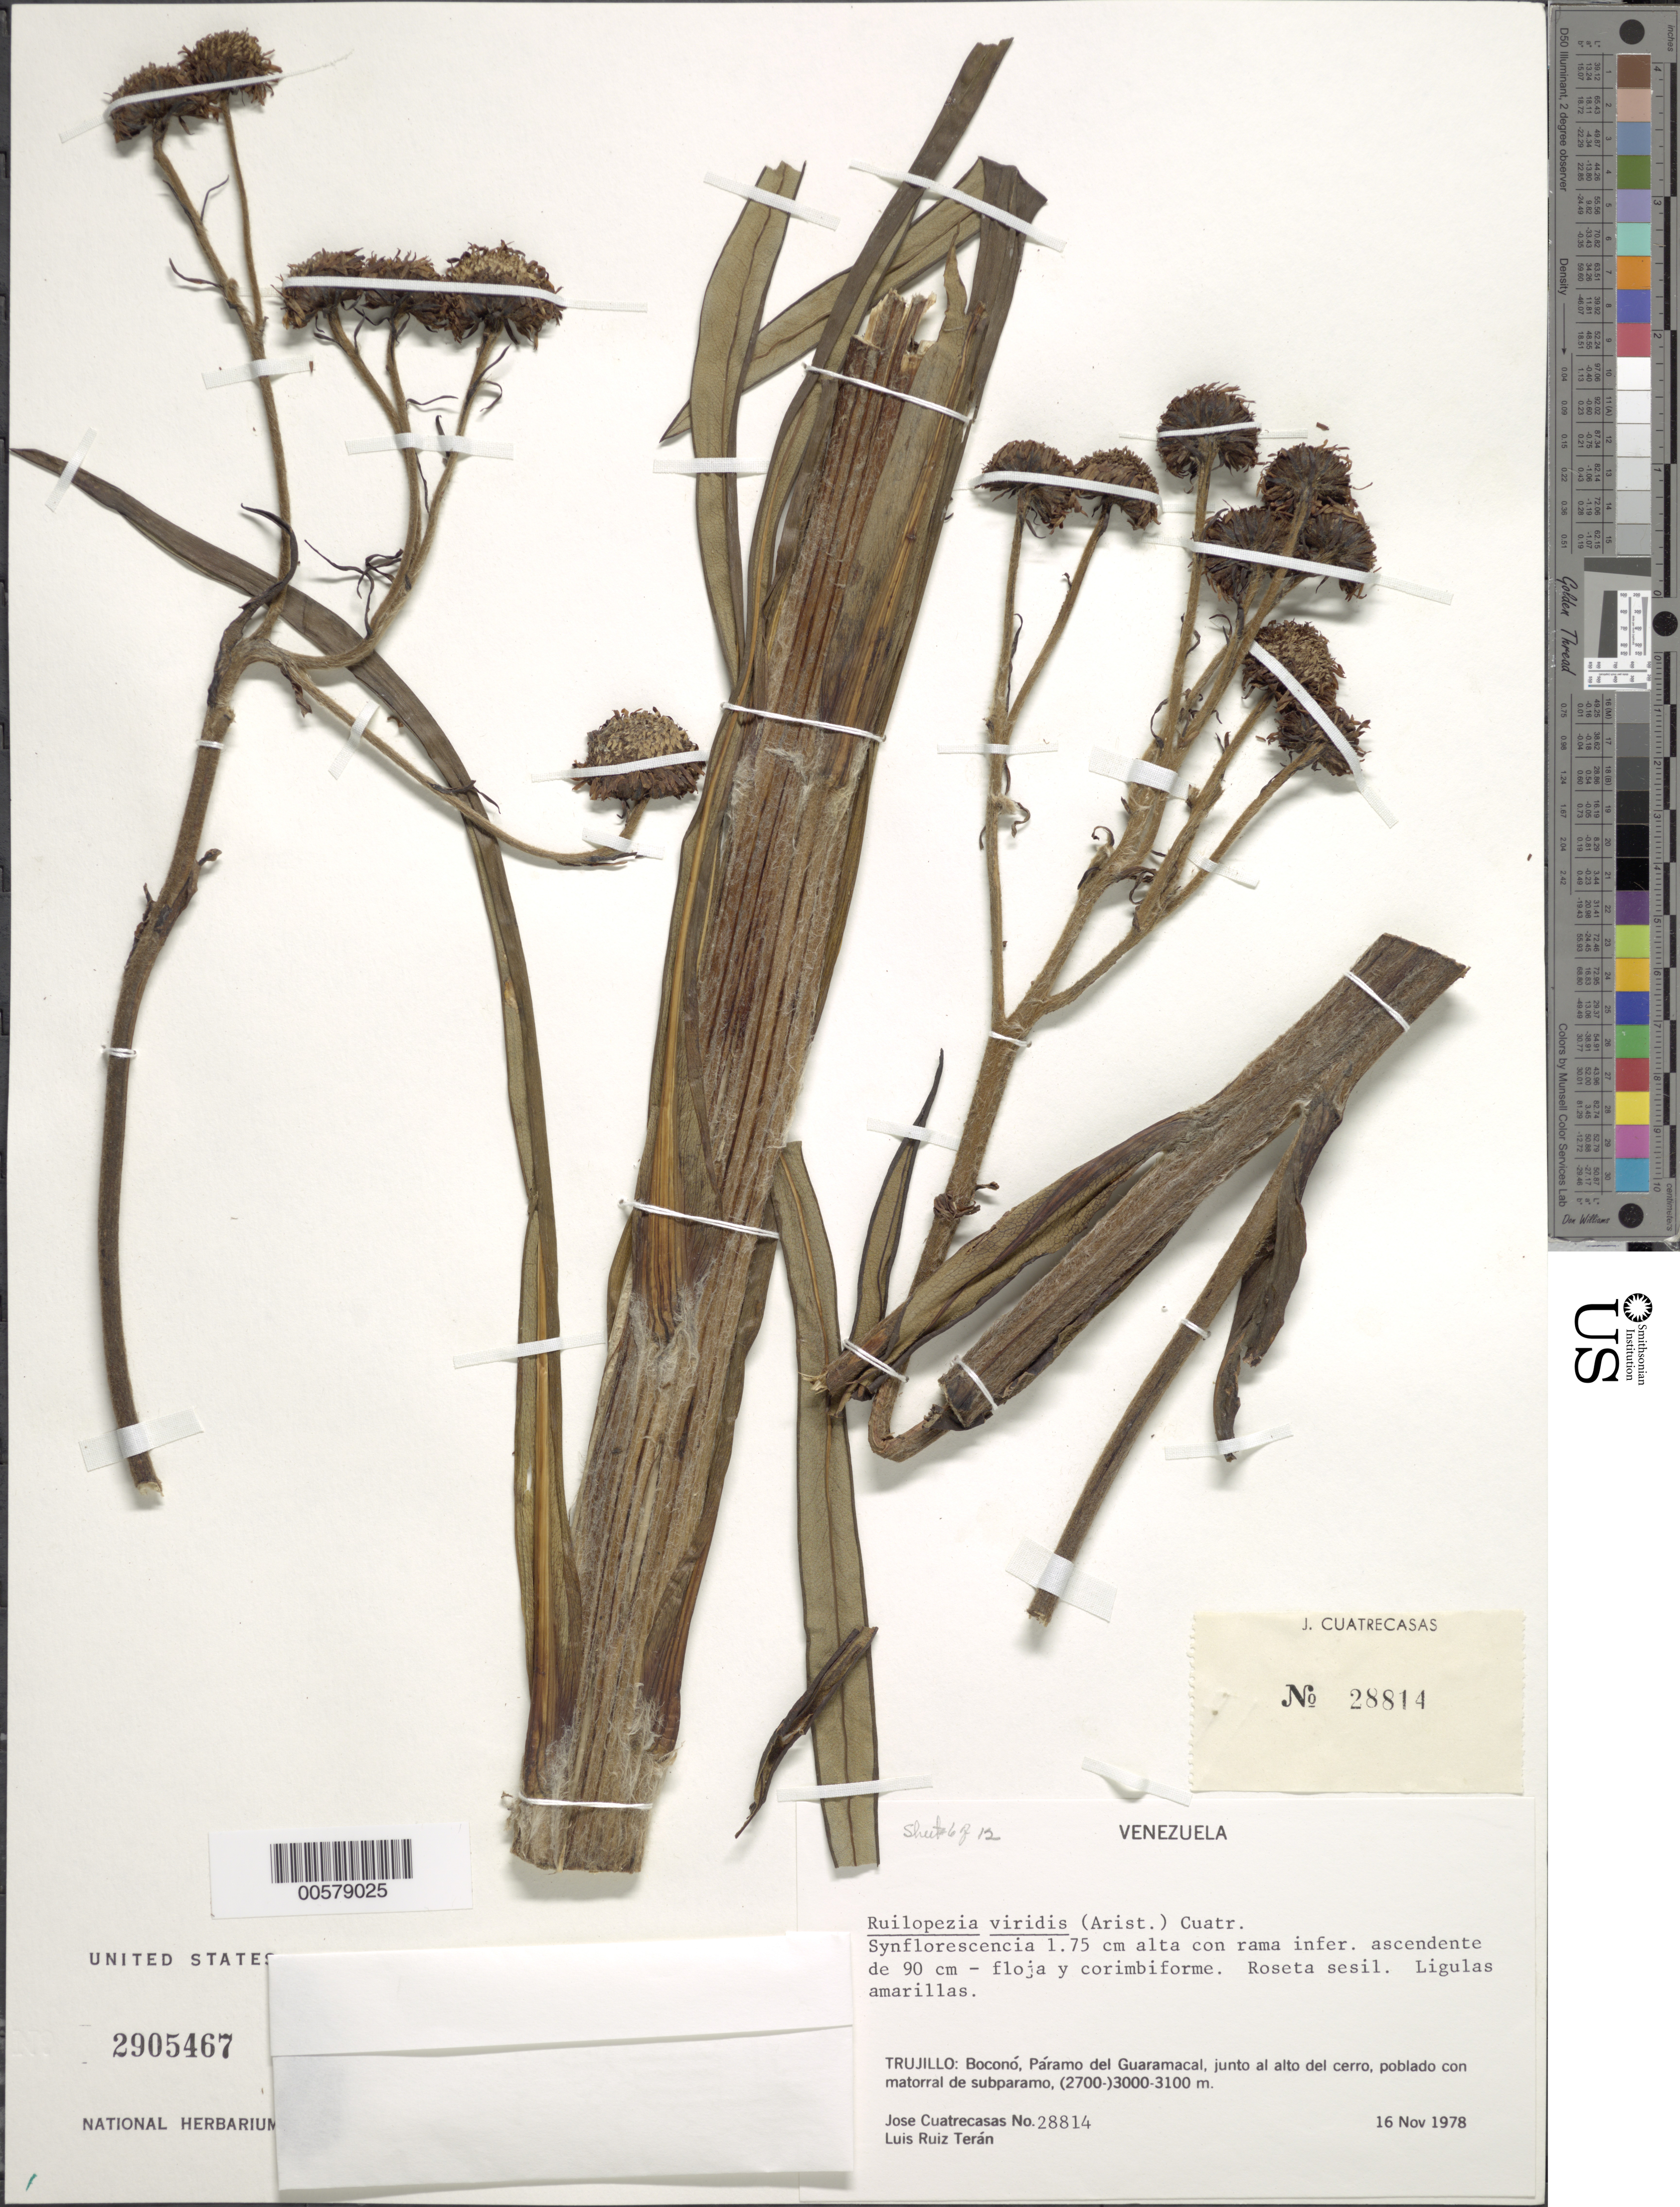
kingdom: Plantae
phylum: Tracheophyta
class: Magnoliopsida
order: Asterales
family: Asteraceae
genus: Ruilopezia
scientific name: Ruilopezia viridis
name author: (Aristeg.) Cuatrec.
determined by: Cuatrecasas, J.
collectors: J. Cuatrecasas & L. E. Ruíz-Terán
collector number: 28814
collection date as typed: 16 Nov 1978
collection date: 1978-11-16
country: Venezuela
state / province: Trujillo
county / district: Boconó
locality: Páramo de Guaramacal, junto al alto del cerro, poblado con matorral de subparamo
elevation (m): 2700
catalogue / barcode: US 2905467